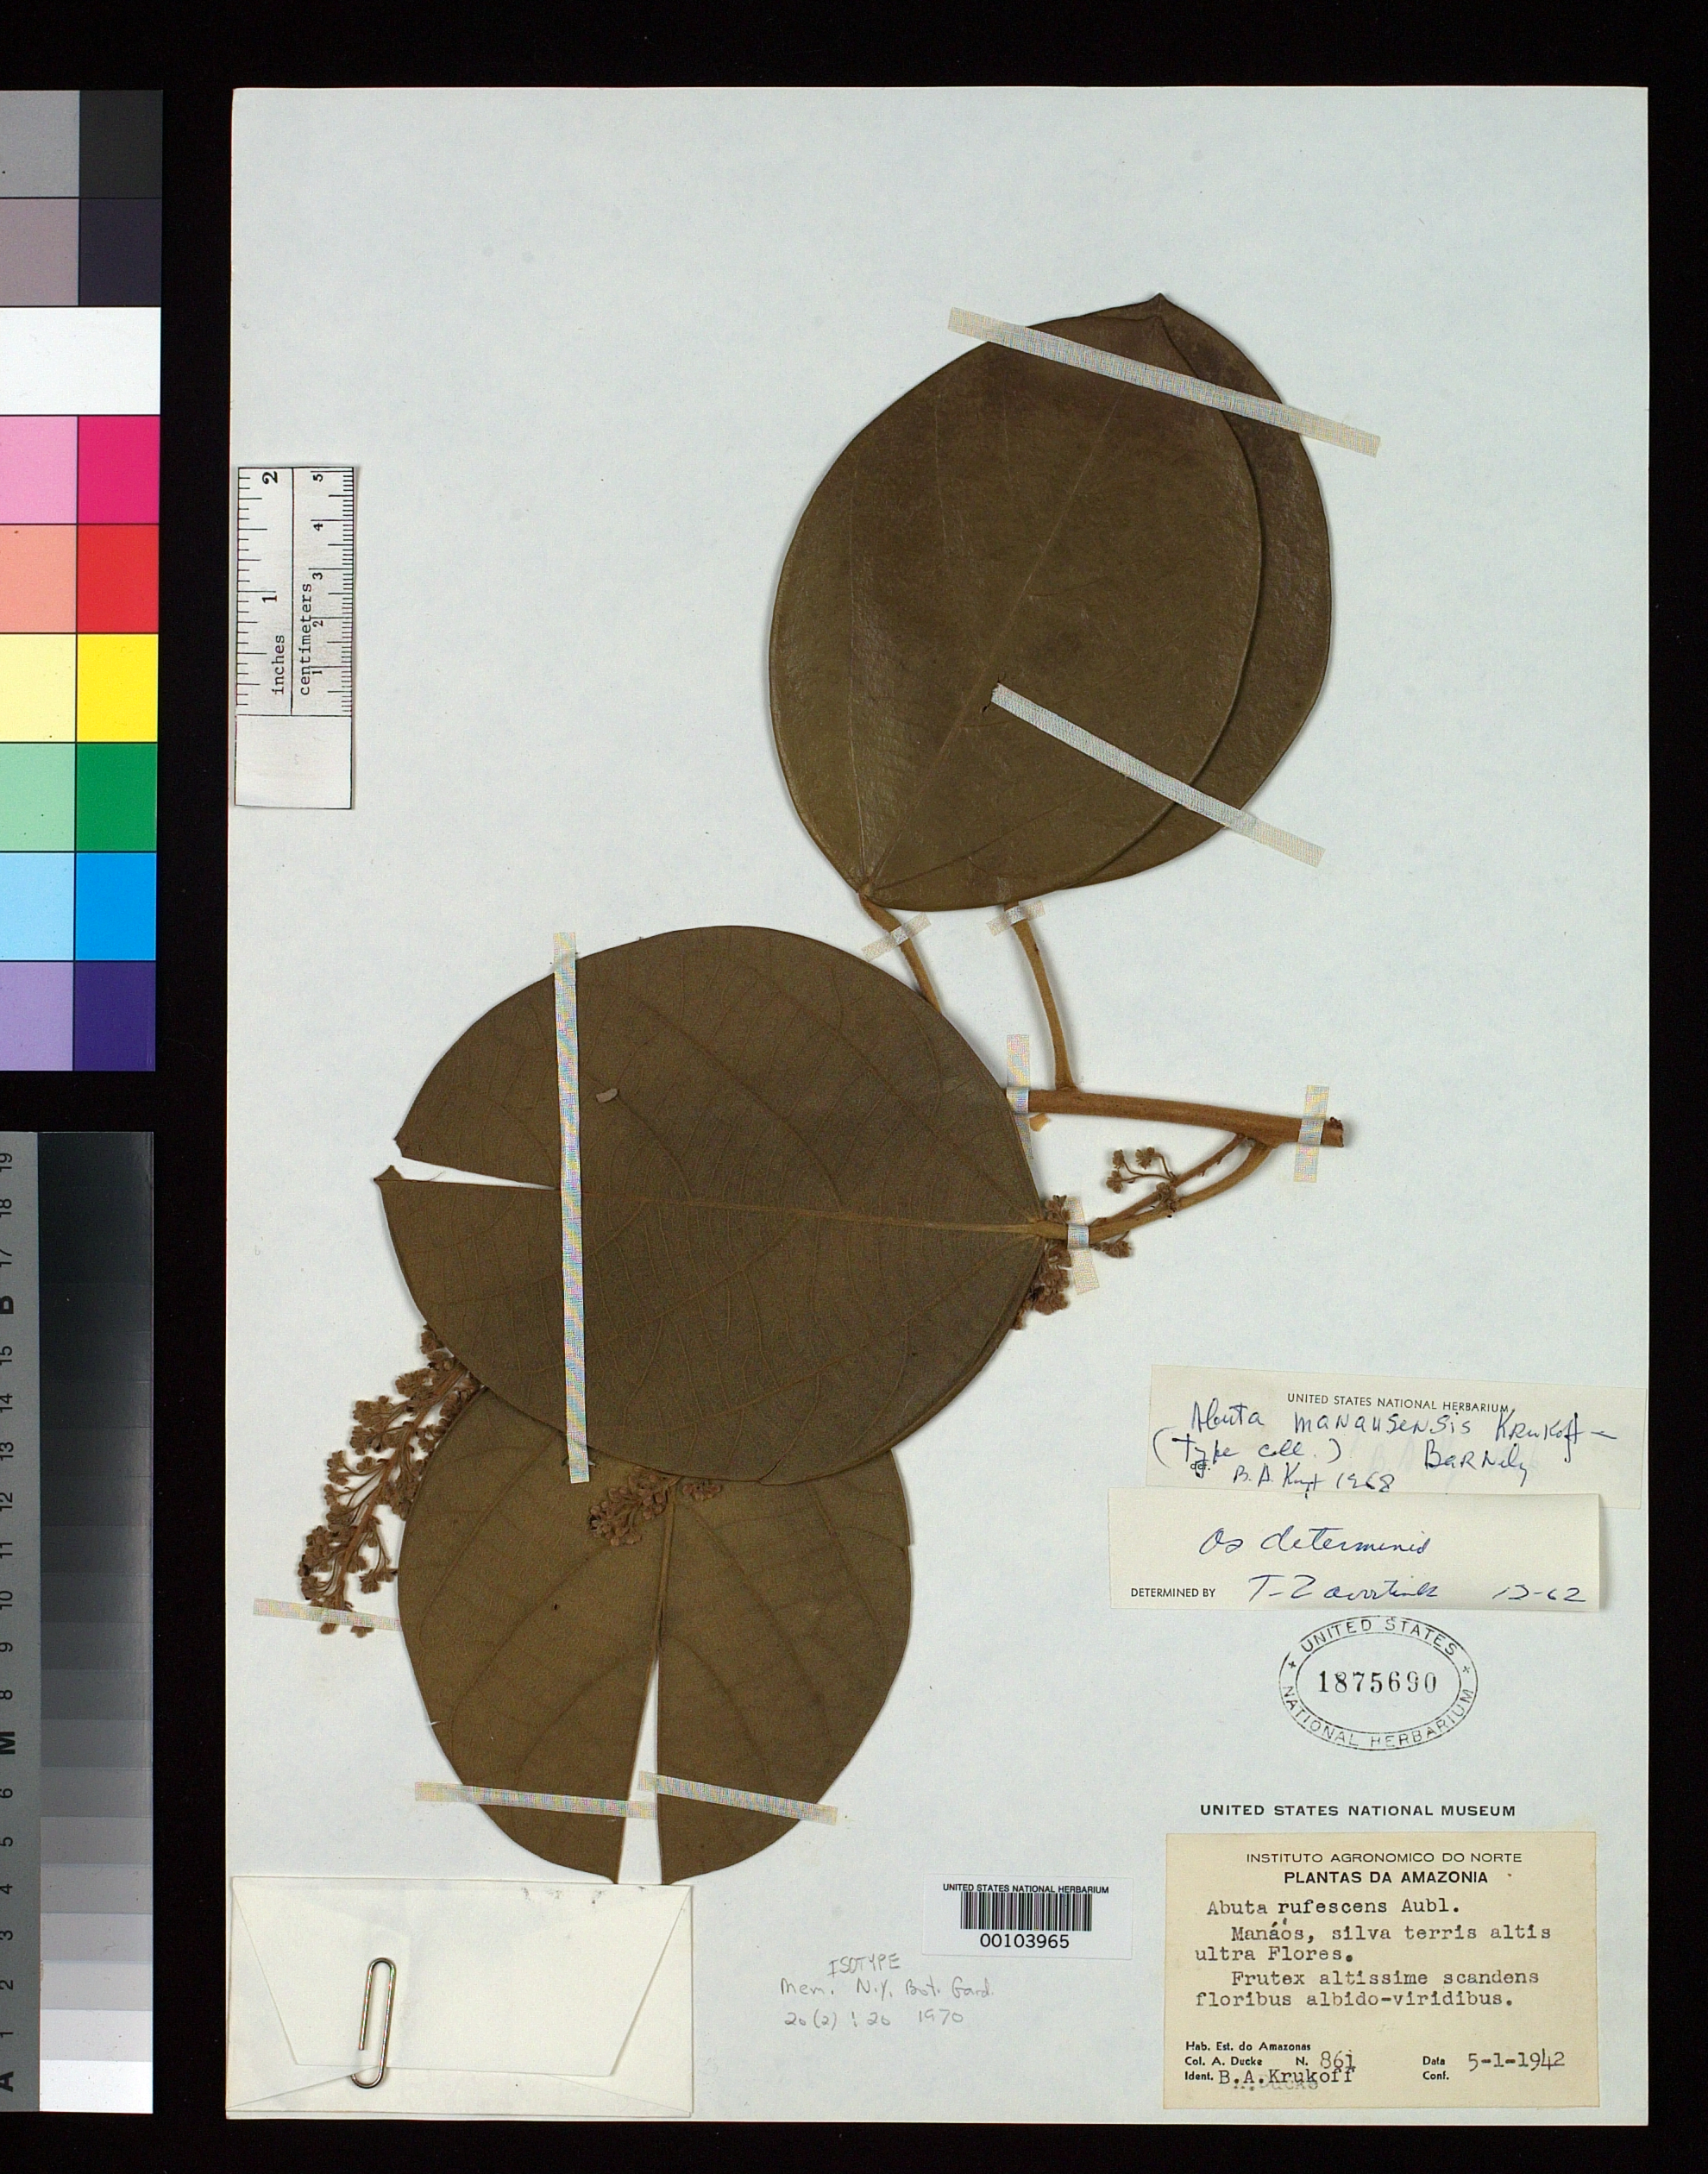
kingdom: Plantae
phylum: Tracheophyta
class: Magnoliopsida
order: Ranunculales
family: Menispermaceae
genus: Abuta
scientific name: Abuta manausensis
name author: Krukoff & Barneby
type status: Isotype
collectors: A. Ducke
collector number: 861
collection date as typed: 05 Jan 1942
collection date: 1942-01-05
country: Brazil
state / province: Amazonas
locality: Manaus.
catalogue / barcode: US 1875690